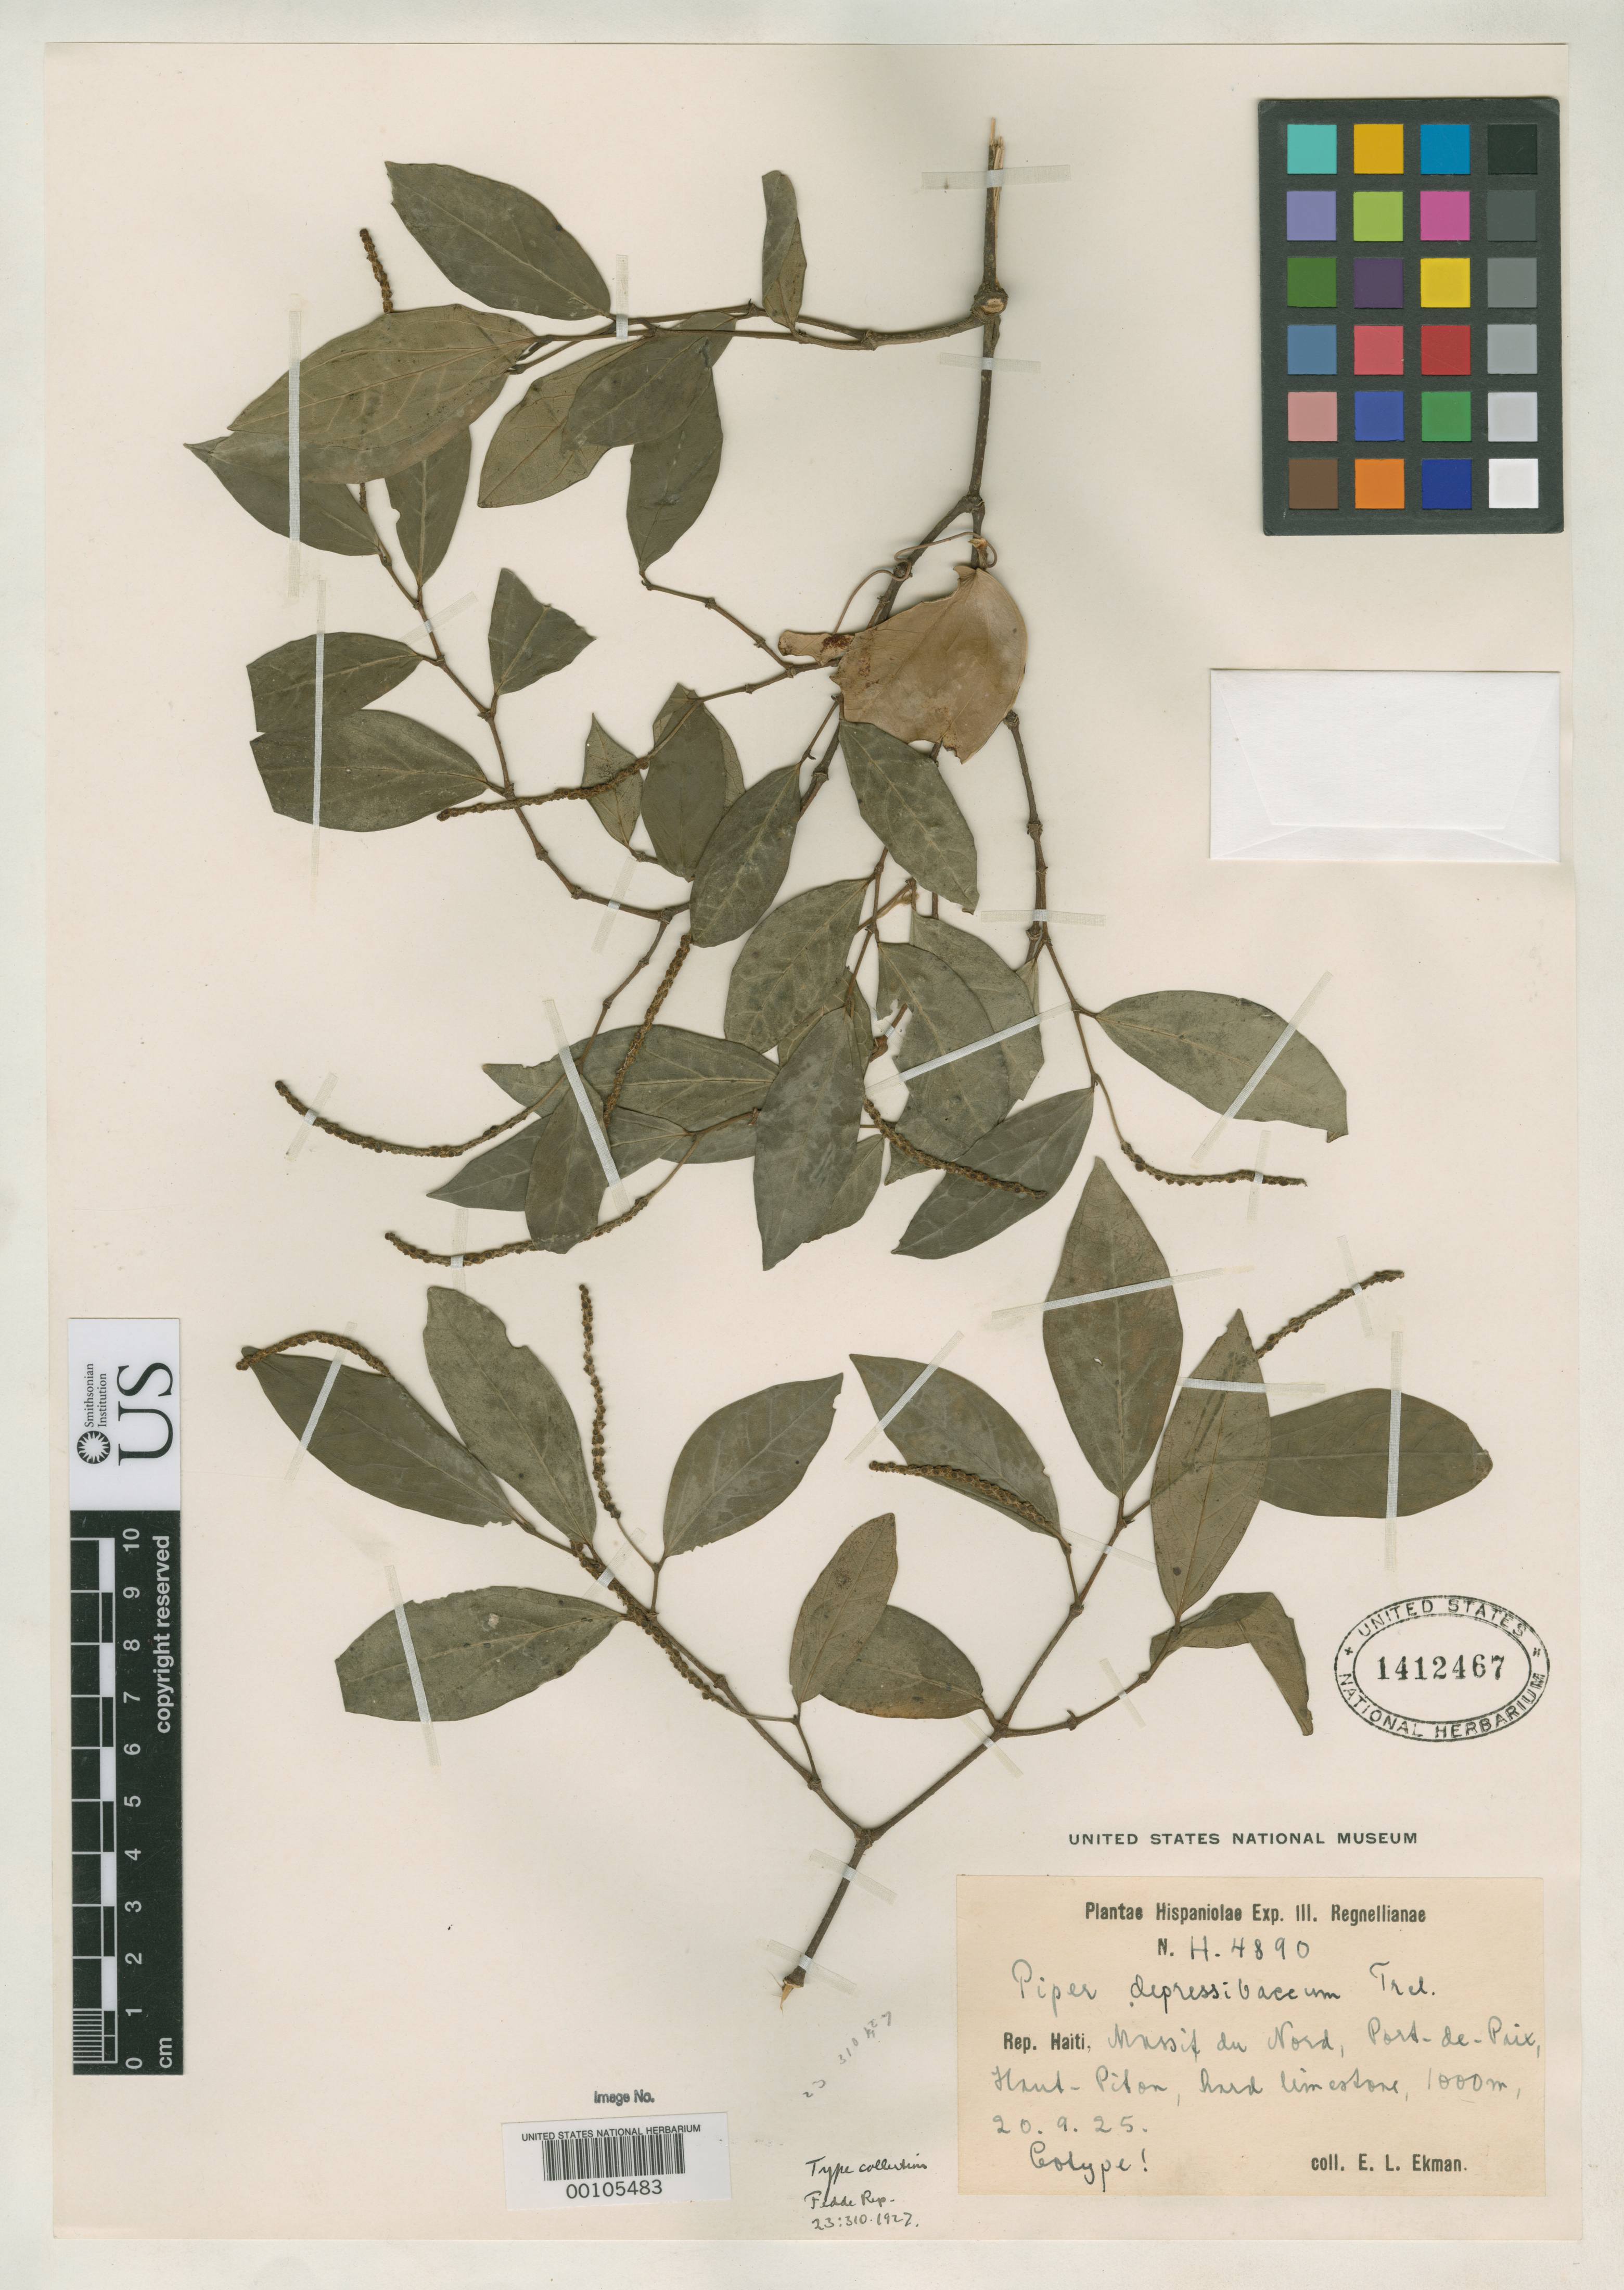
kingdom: Plantae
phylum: Tracheophyta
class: Magnoliopsida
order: Piperales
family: Piperaceae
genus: Piper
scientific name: Piper depressibaccum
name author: Trel.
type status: Isotype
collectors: E. L. Ekman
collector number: H 4890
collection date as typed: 20 Sep 1925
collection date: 1925-09-20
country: Haiti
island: Hispaniola Island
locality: Haut-Pitan.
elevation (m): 1000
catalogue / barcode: US 1412467